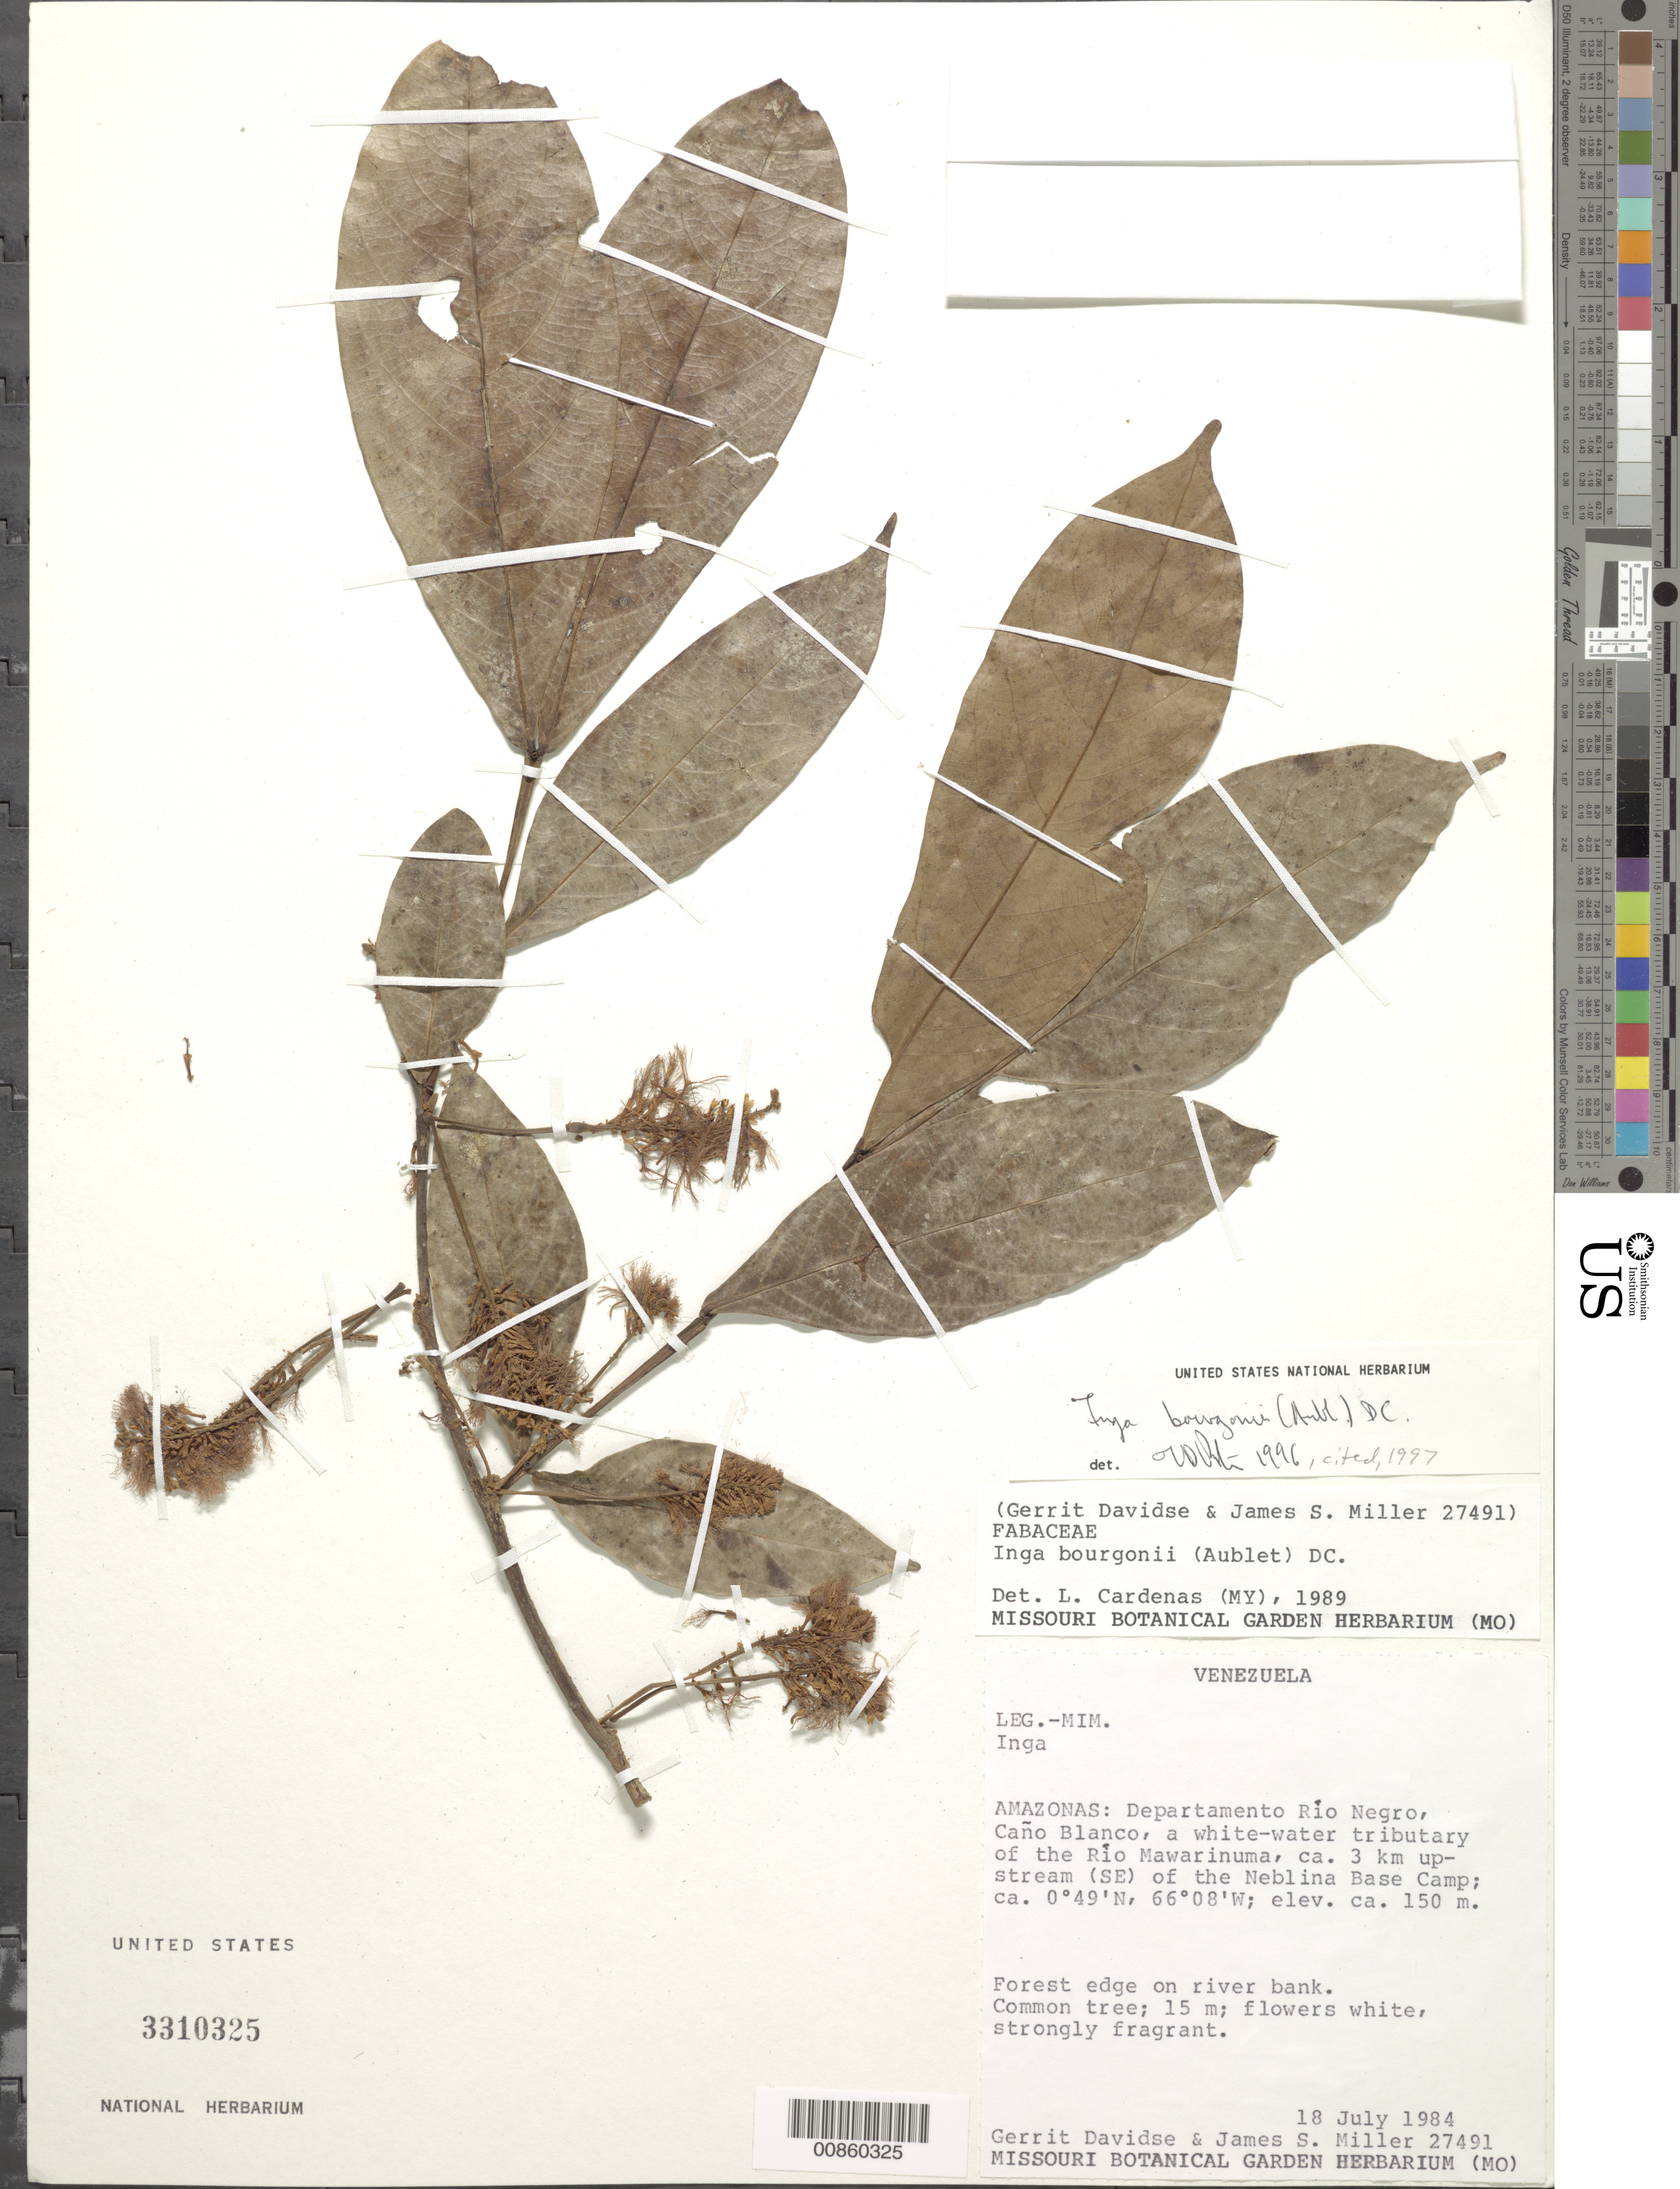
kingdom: Plantae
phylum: Tracheophyta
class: Magnoliopsida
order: Fabales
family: Fabaceae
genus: Inga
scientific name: Inga bourgoni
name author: (Aubl.) DC.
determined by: Pennington, T. D., (K)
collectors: G. Davidse & J. S. Miller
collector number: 27491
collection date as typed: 18-Jul-84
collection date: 1984-07-18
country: Venezuela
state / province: Amazonas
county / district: Río Negro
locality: Caño Blanco, tributary of Río Mawarinuma, ca. 3 km upstream (SE) of the Neblina Base Camp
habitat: Forest edge on river bank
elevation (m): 150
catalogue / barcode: US 3310325